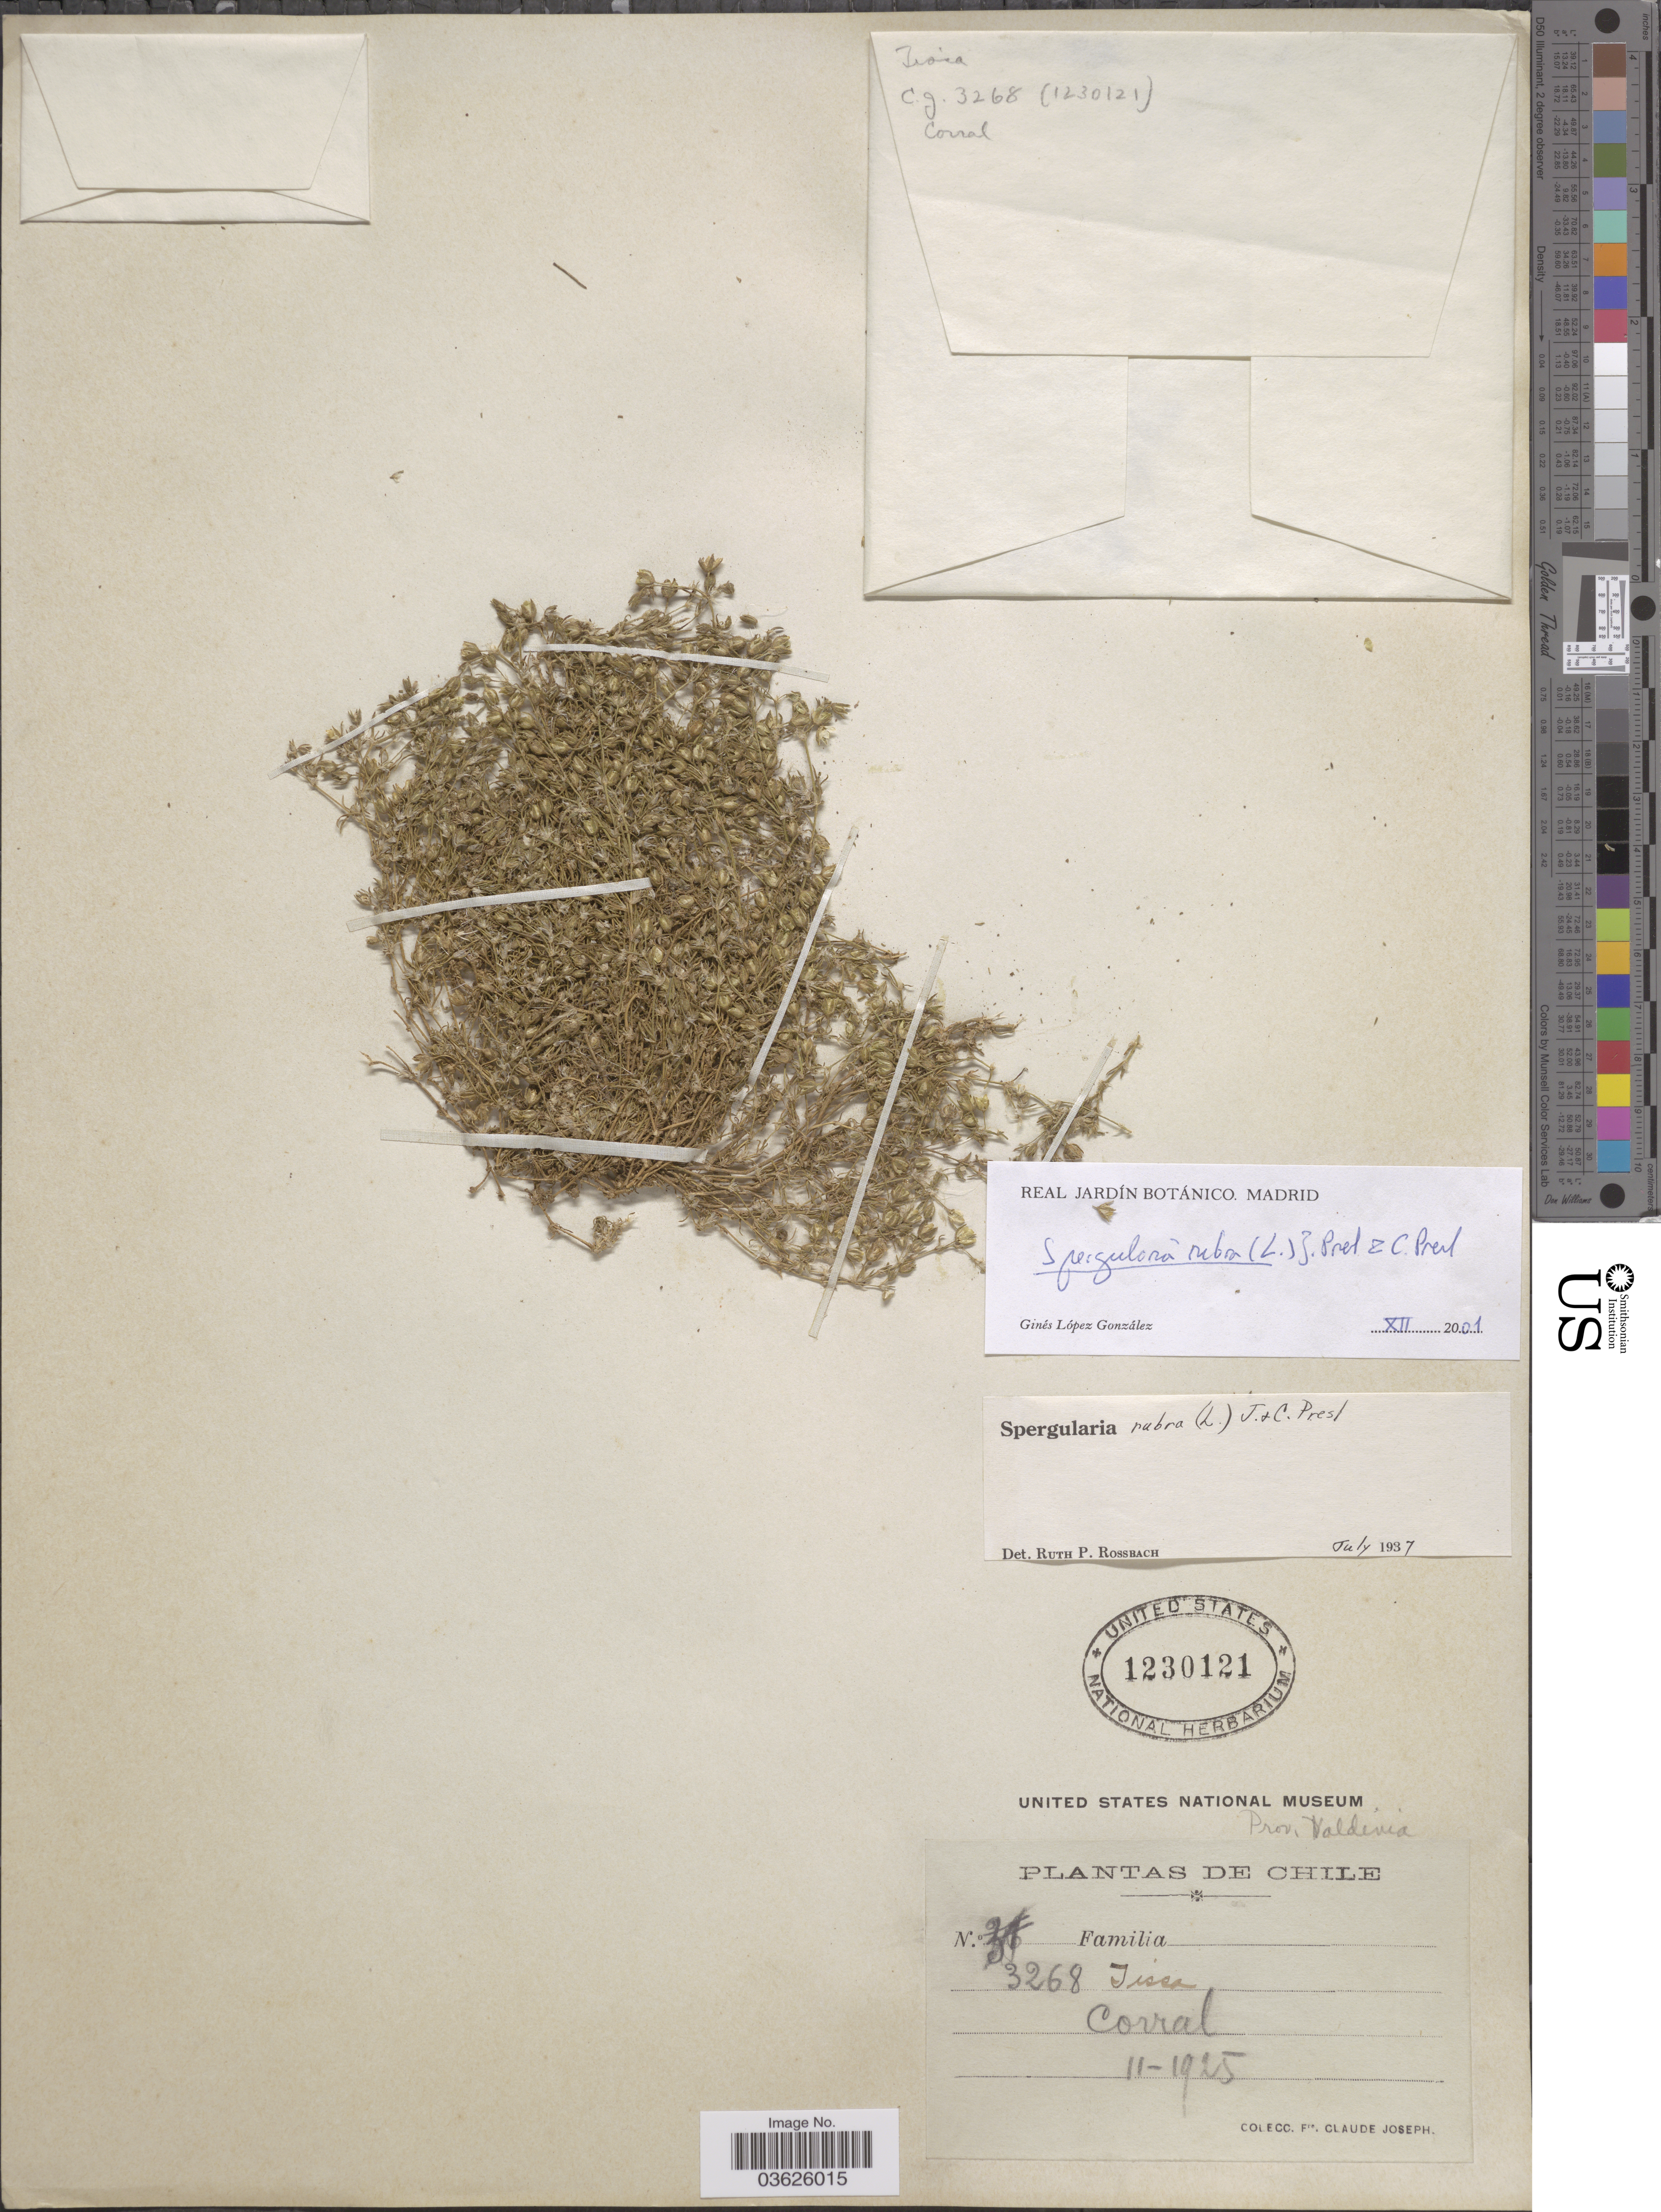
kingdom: Plantae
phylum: Tracheophyta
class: Magnoliopsida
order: Caryophyllales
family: Caryophyllaceae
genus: Spergularia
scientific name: Spergularia rubra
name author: (L.) J. Presl & C. Presl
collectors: Bro. Claude-Joseph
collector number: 3268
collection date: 1925-02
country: Chile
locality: Corral. Prov. Valdivia.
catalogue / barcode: US 1230121